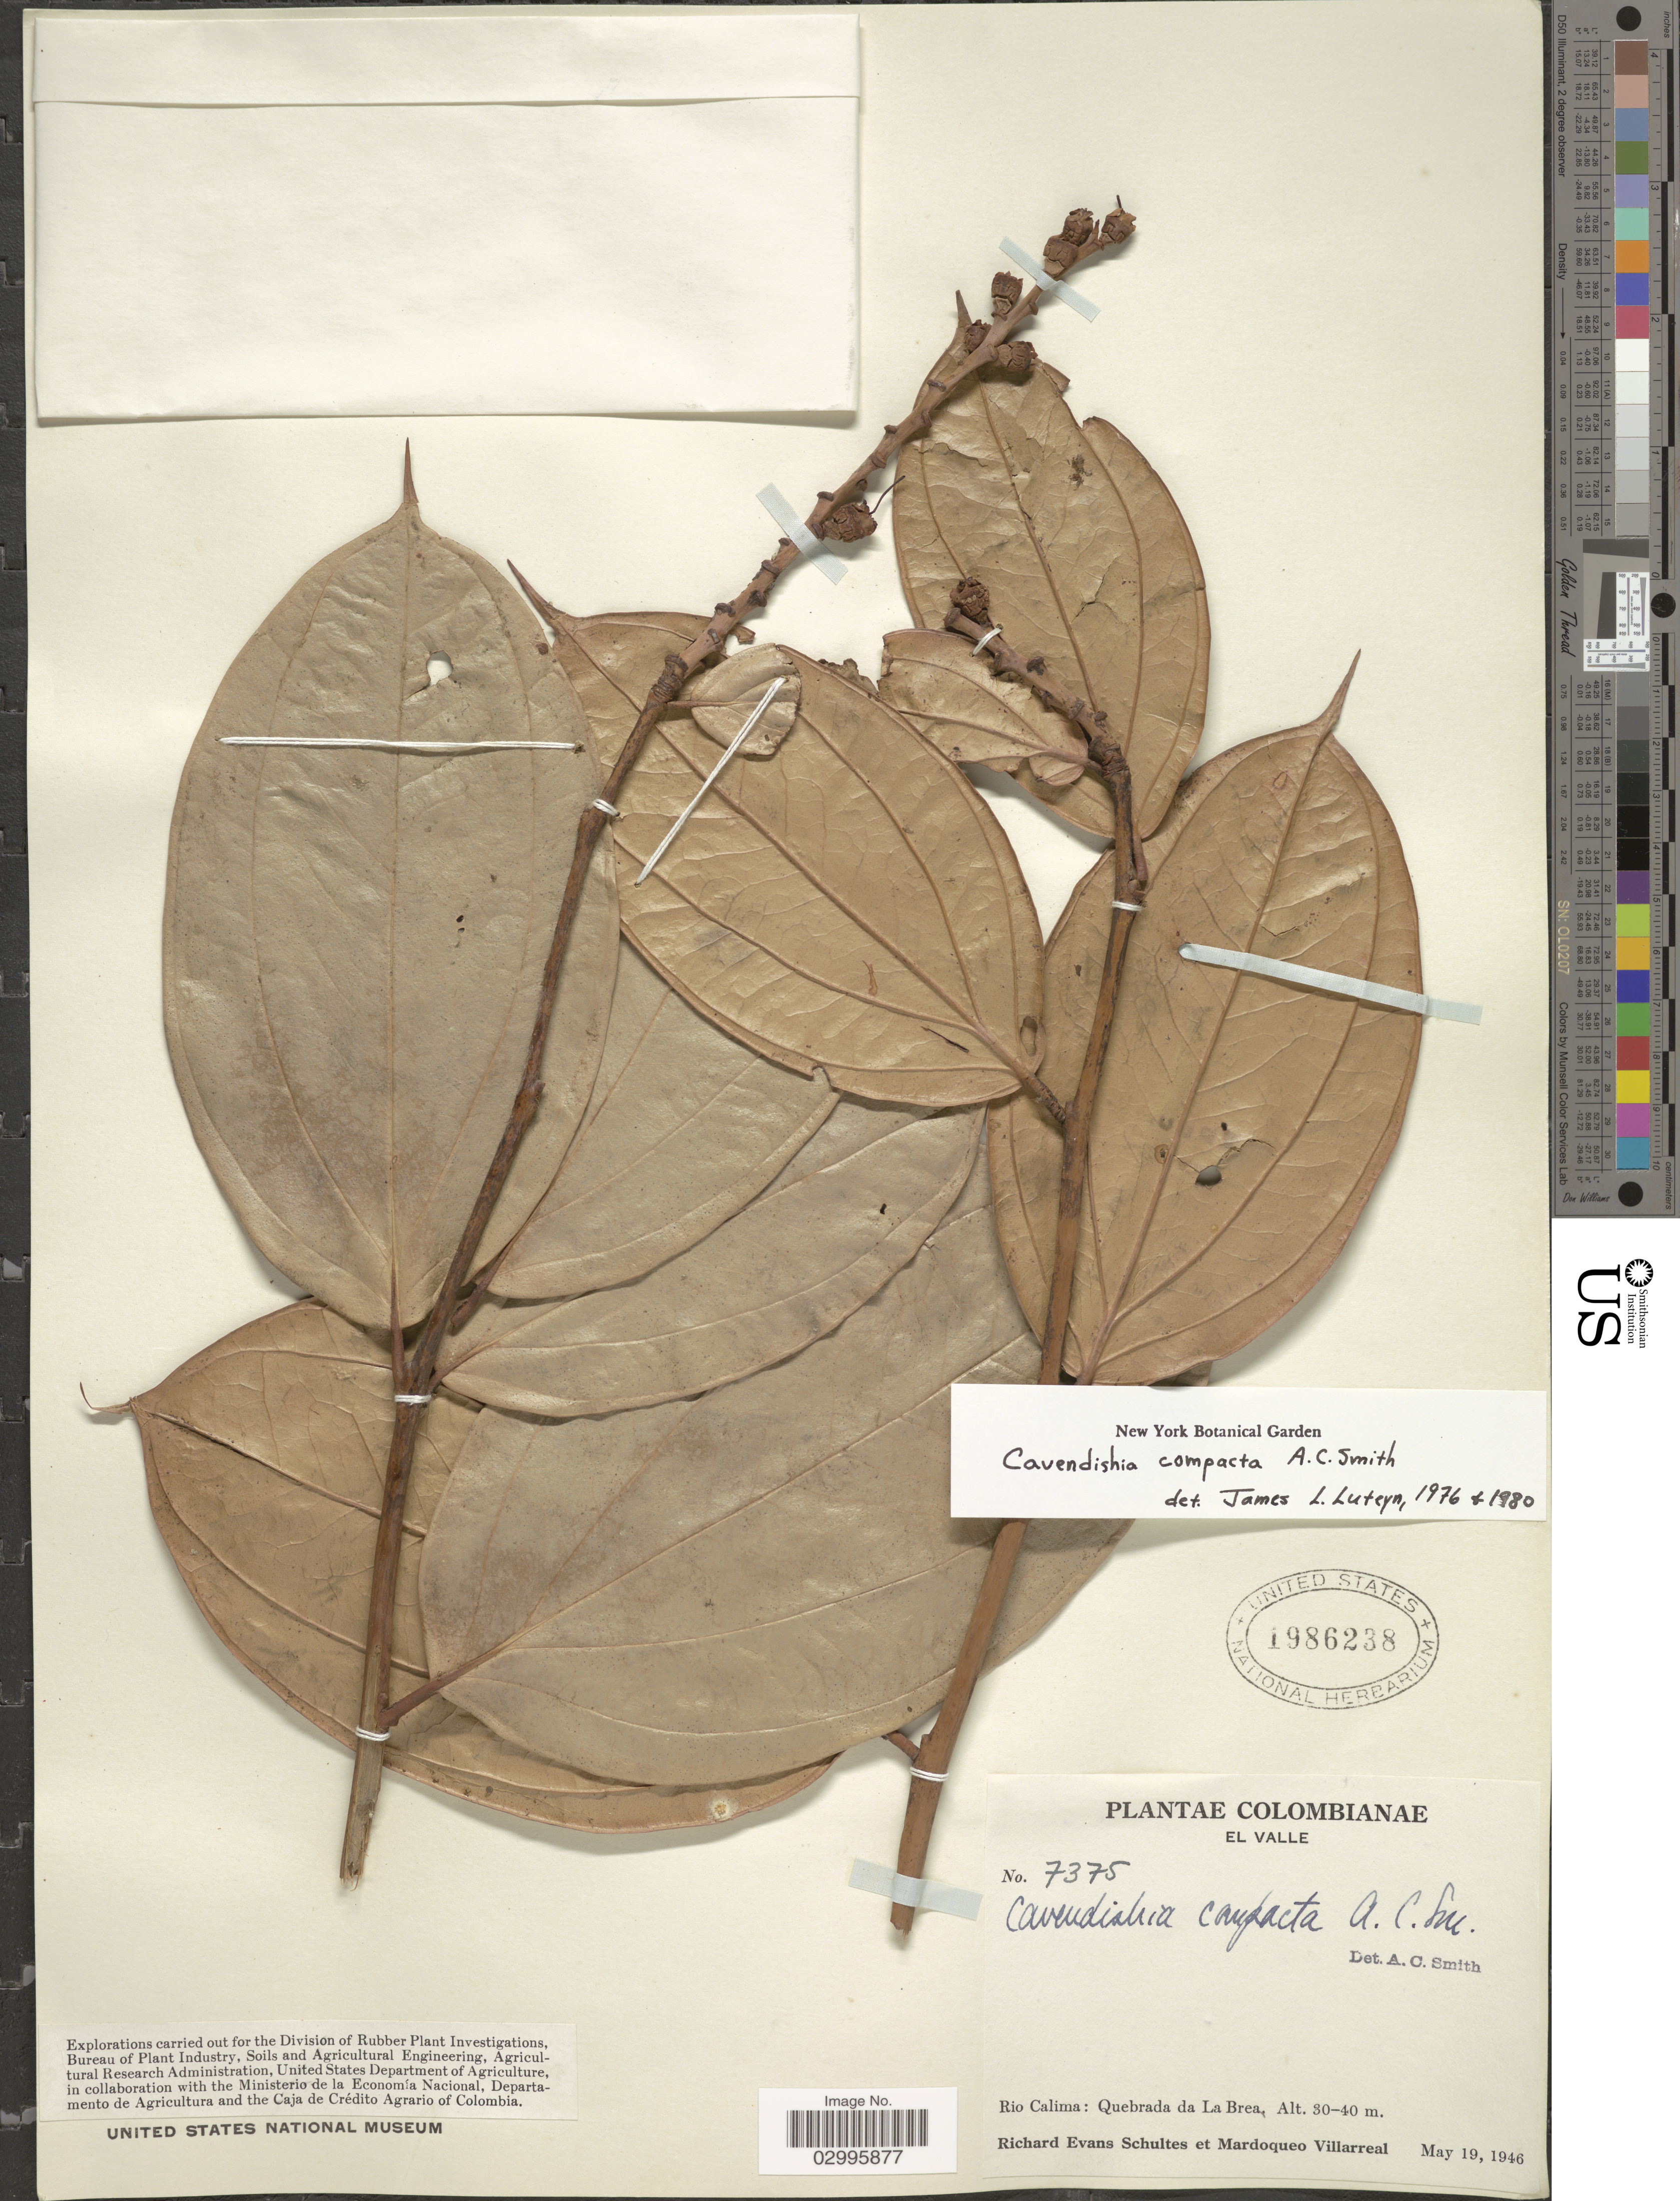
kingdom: Plantae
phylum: Tracheophyta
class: Magnoliopsida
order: Ericales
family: Ericaceae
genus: Cavendishia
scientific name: Cavendishia compacta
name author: A.C. Sm.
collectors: R. E. Schultes & M. Villarreal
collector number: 7375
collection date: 1946-05-19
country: Colombia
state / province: Valle del Cauca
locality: El Valle. Rio Calima: Quebrada de La Brea.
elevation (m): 30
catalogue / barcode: US 1986238